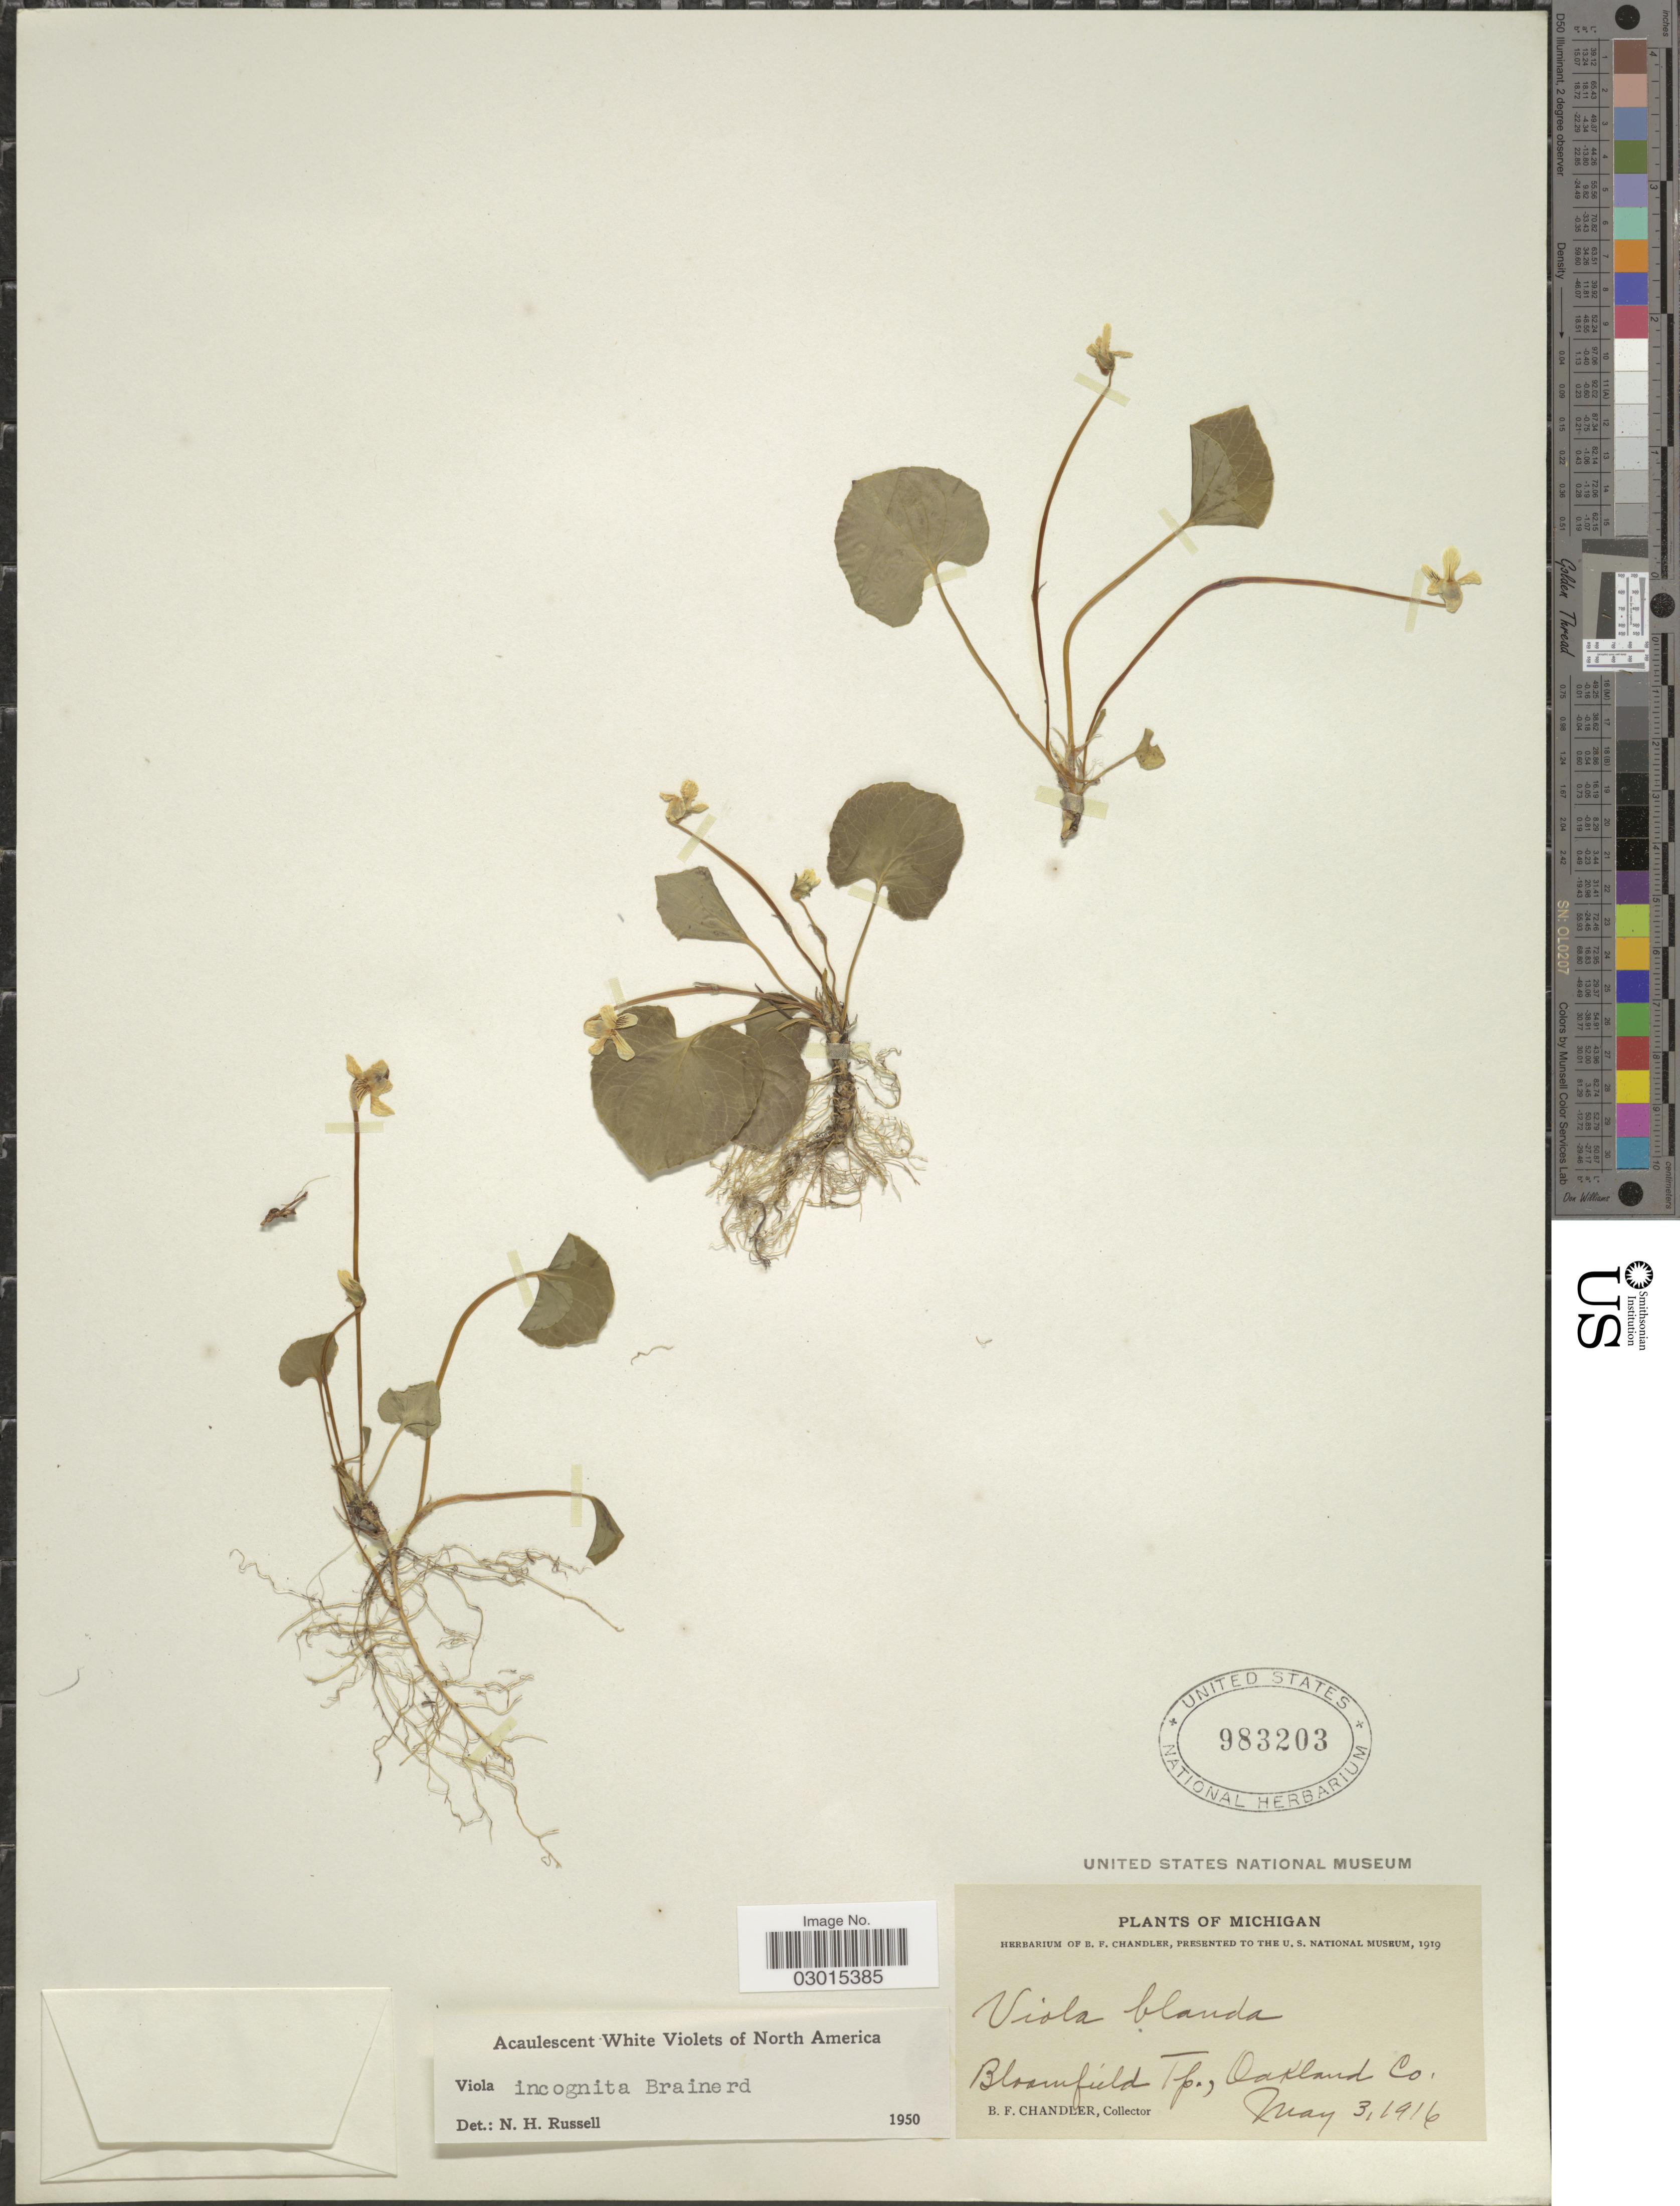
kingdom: Plantae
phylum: Tracheophyta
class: Magnoliopsida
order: Malpighiales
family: Violaceae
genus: Viola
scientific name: Viola incognita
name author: Brainerd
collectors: B. F. Chandler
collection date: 1916-05-03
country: United States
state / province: Michigan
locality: Bloomfield Tp., Oakland Co.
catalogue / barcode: US 983203